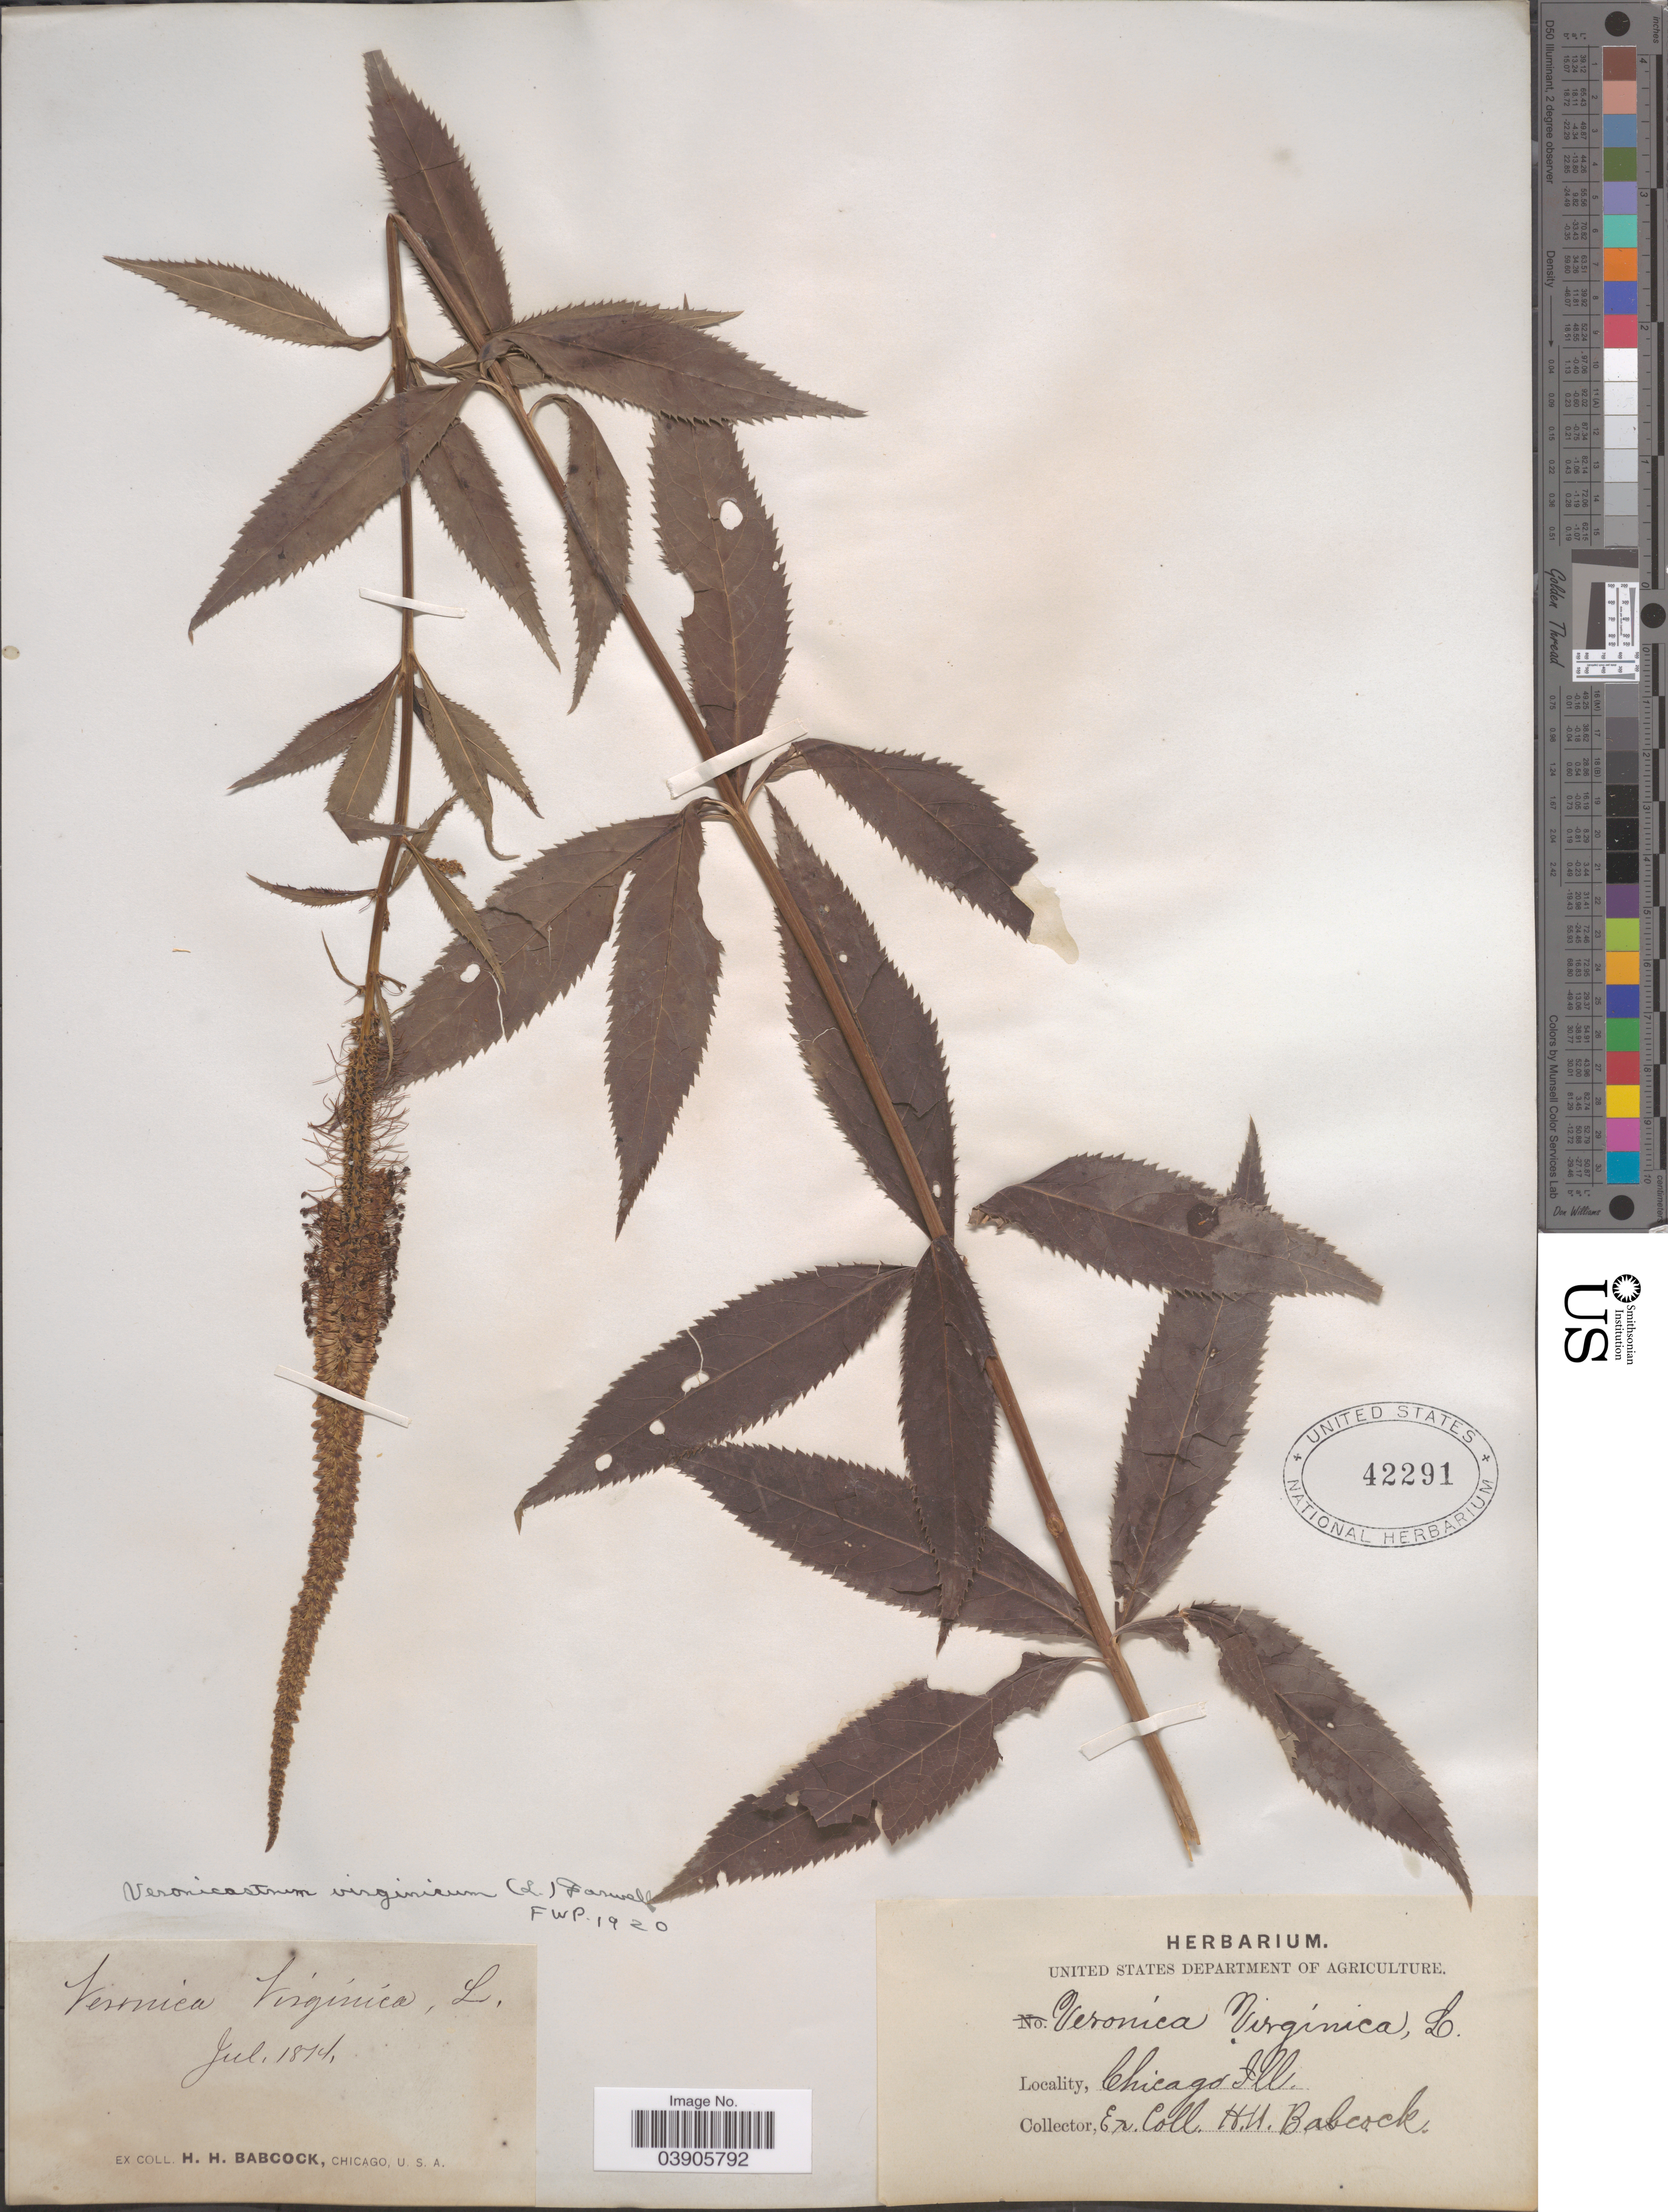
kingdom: Plantae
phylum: Tracheophyta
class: Magnoliopsida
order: Lamiales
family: Plantaginaceae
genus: Veronicastrum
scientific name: Veronicastrum virginicum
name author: (L.) Farw.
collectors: H. Babcock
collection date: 1874-07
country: United States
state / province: Illinois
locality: Chicago.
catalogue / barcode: US 42291